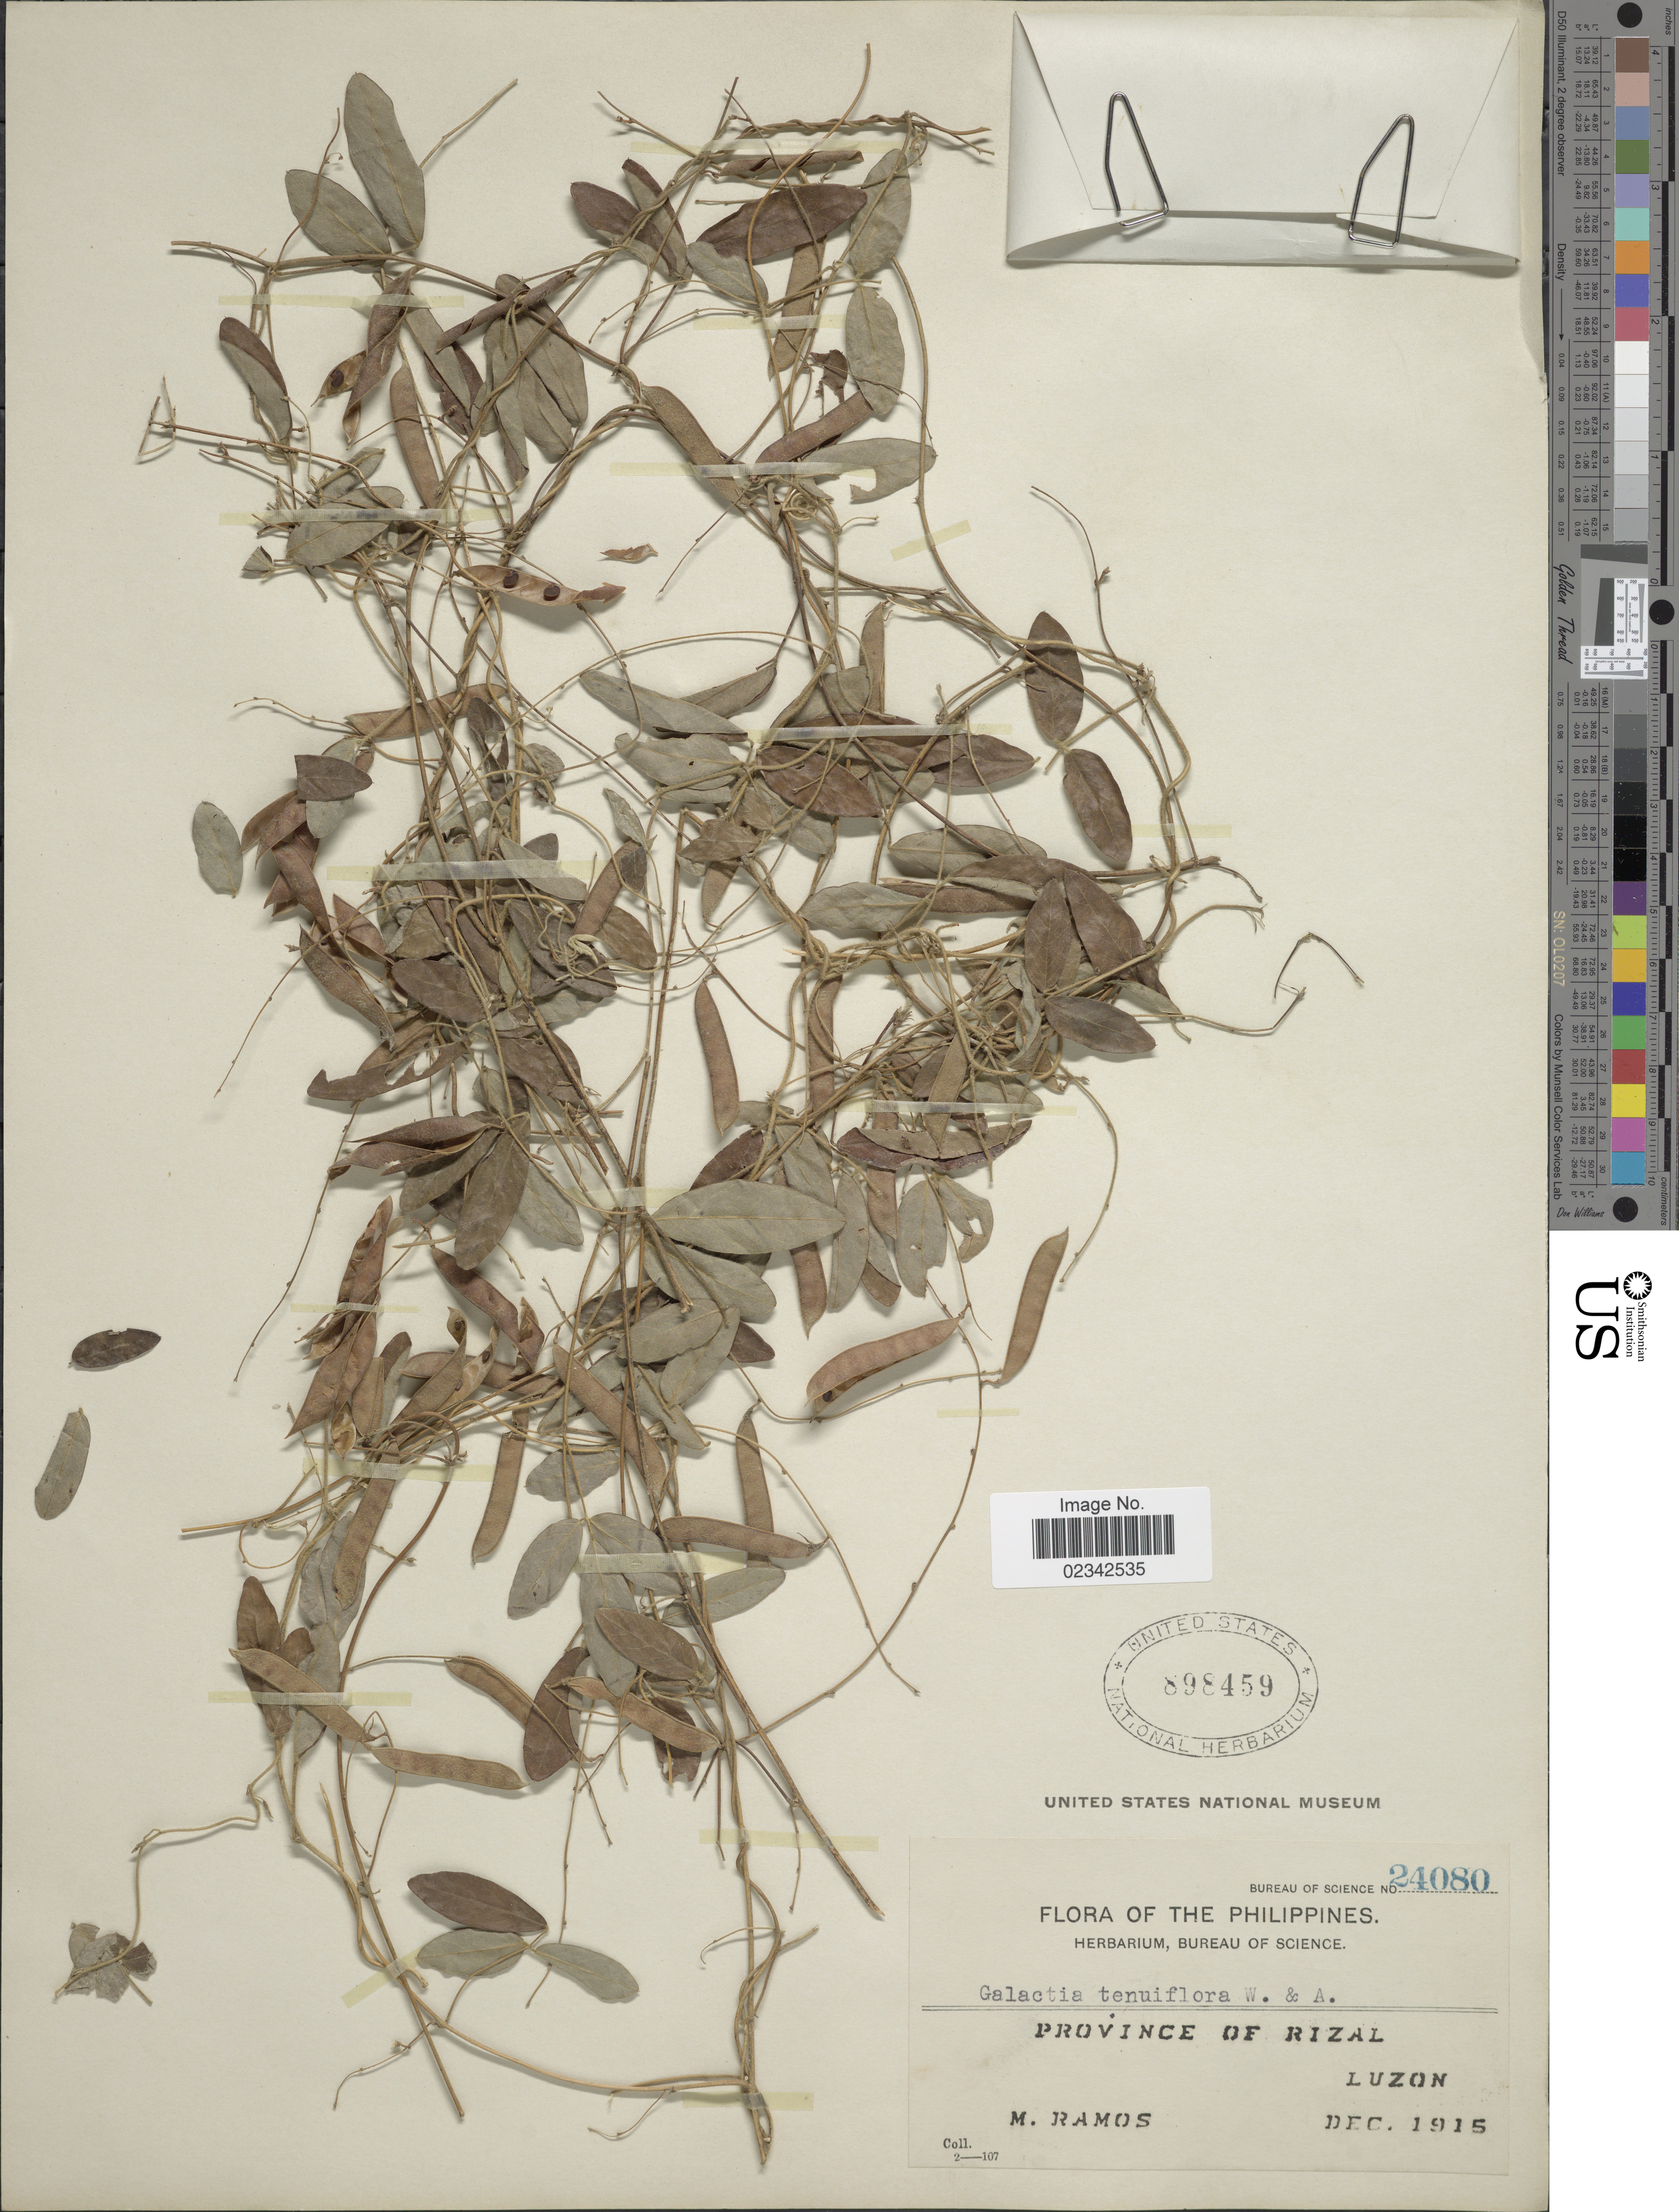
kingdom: Plantae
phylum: Tracheophyta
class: Magnoliopsida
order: Fabales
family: Fabaceae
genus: Galactia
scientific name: Galactia tenuiflora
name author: (J.G. Klein ex Willd.) Wight & Arn.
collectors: M. Ramos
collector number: Bureau of Science 24080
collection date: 1915-12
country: Philippines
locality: Province of Rizal, Luzon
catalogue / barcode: US 898459